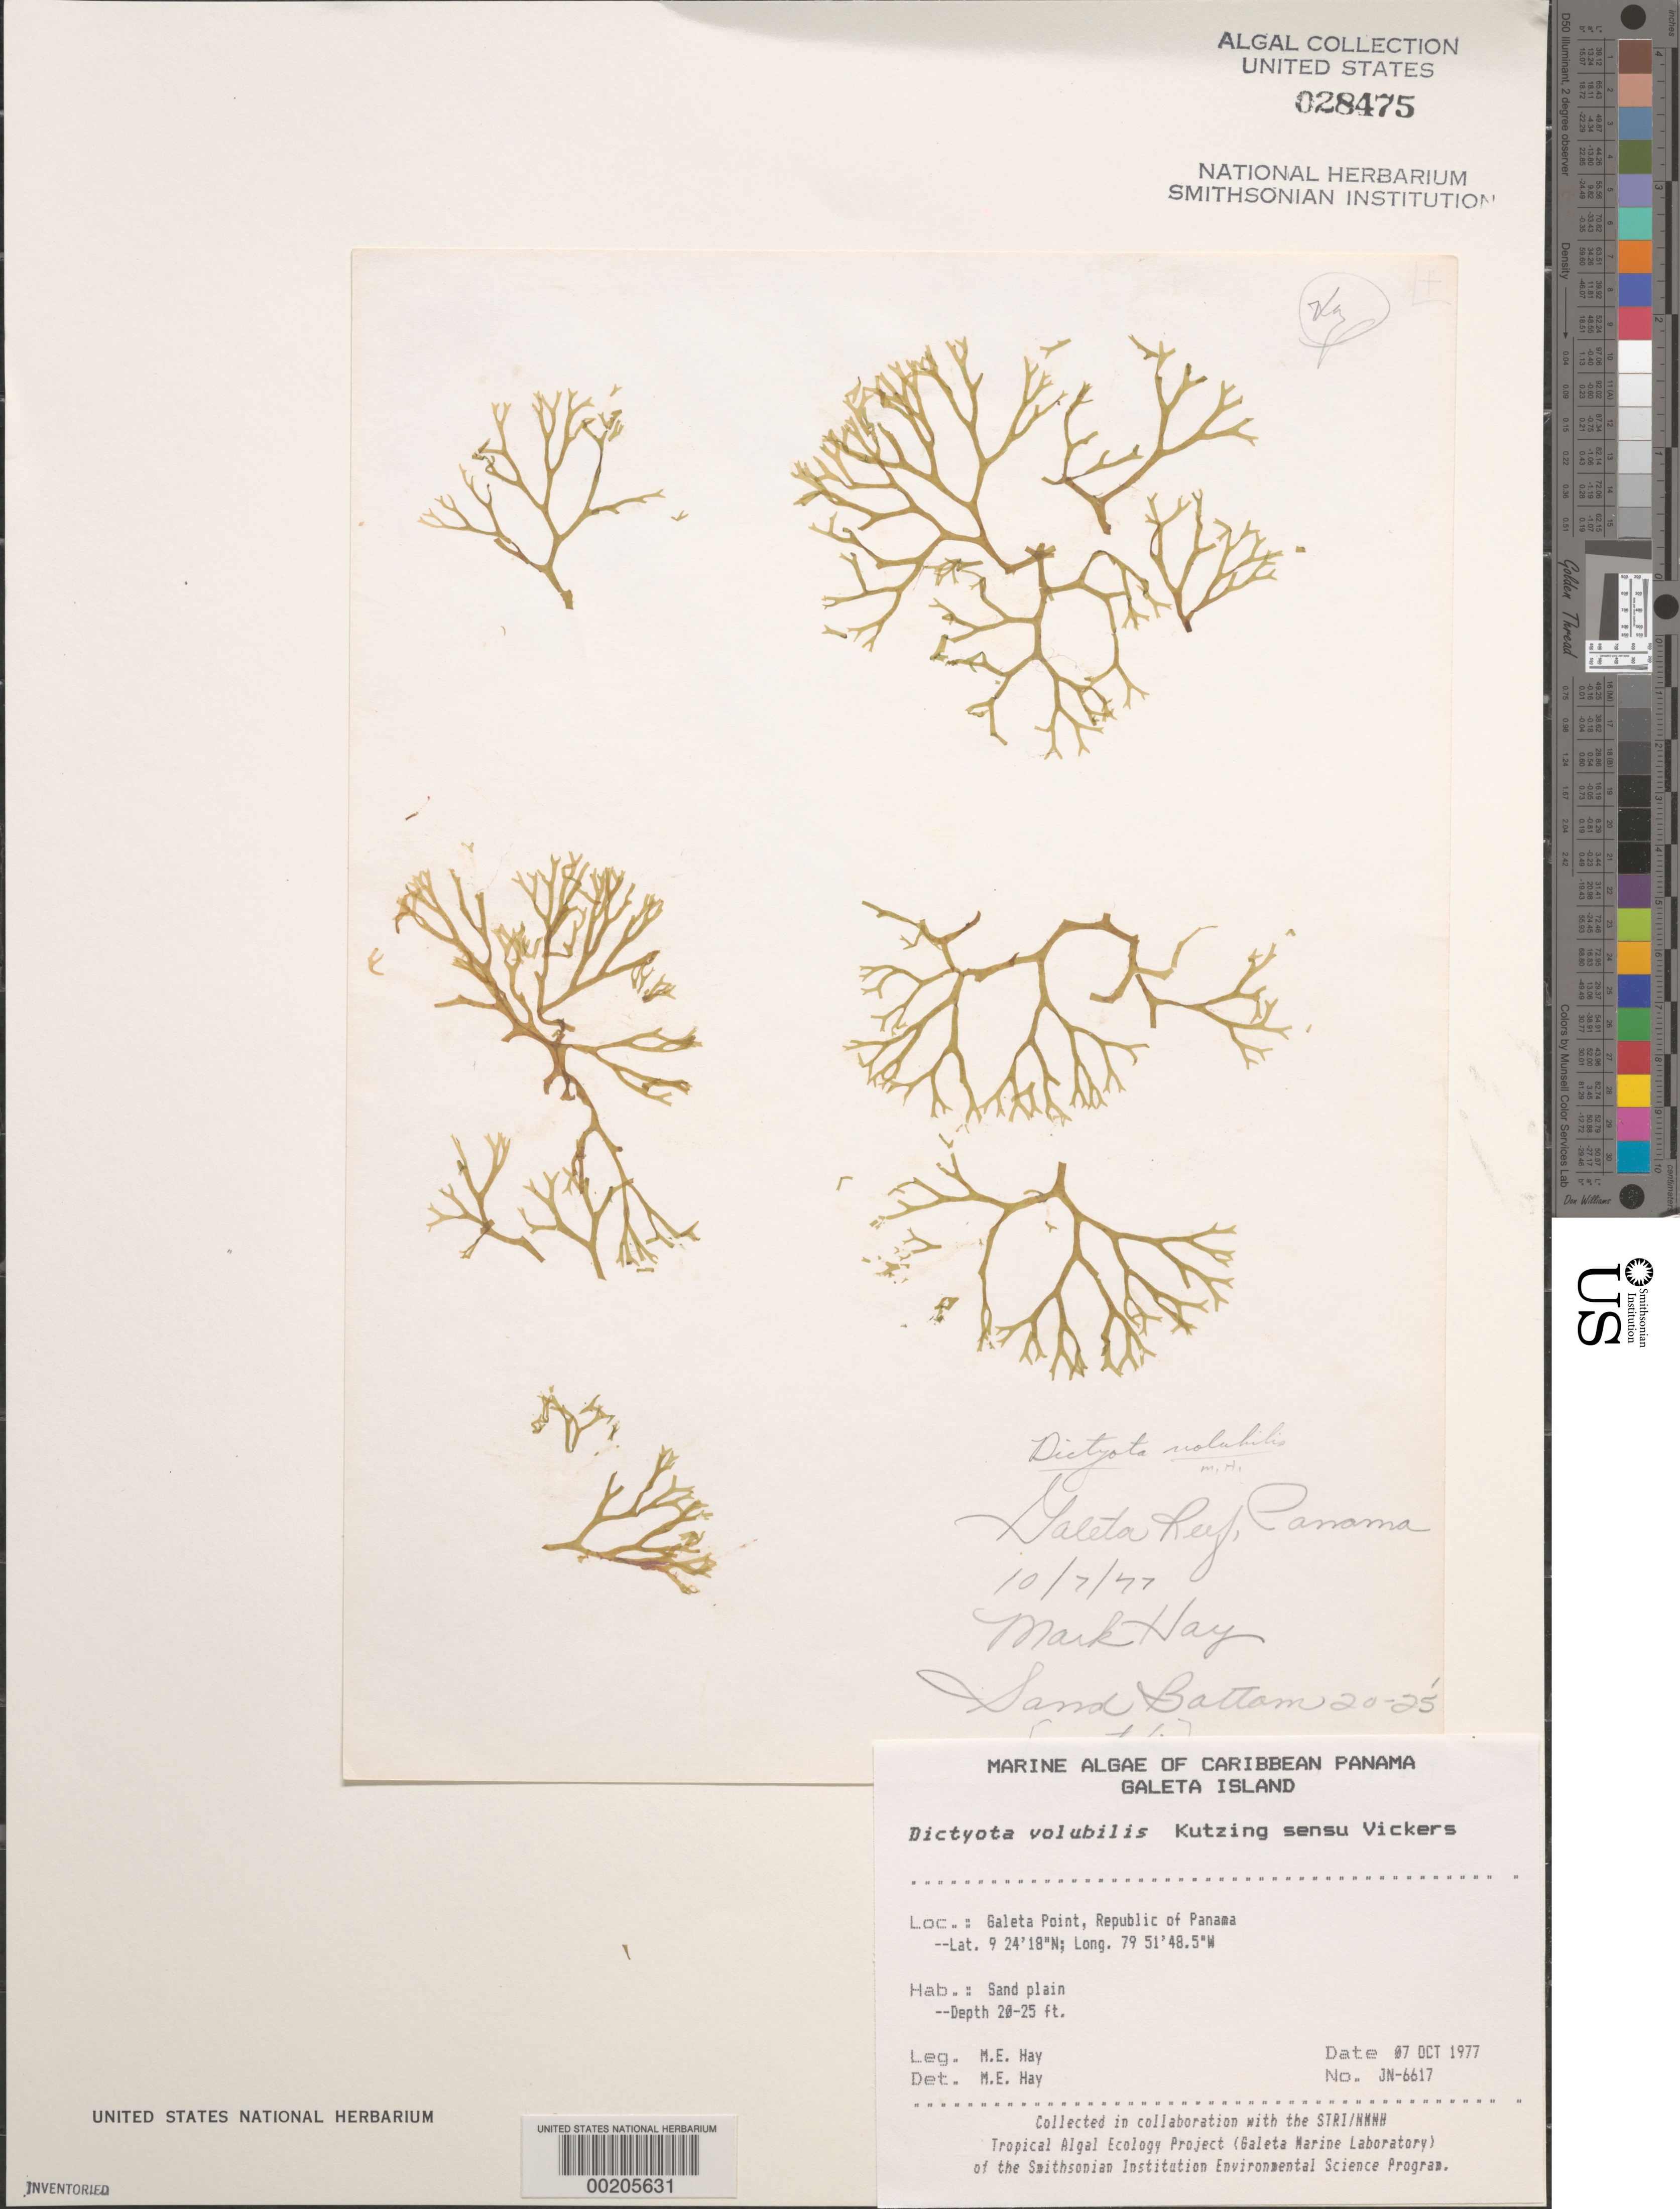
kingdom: Chromista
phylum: Ochrophyta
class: Phaeophyceae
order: Dictyotales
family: Dictyotaceae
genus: Dictyota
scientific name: Dictyota dichotoma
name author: (Huds.) J.V.Lamouroux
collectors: M. E. Hay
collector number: JN-6617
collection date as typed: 07 Oct 1977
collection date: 1977-10-07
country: Panama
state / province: Colón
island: Galeta Island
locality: Galeta Point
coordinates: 9 24' 18" N, 79 51' 48.5" W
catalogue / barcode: US 28475